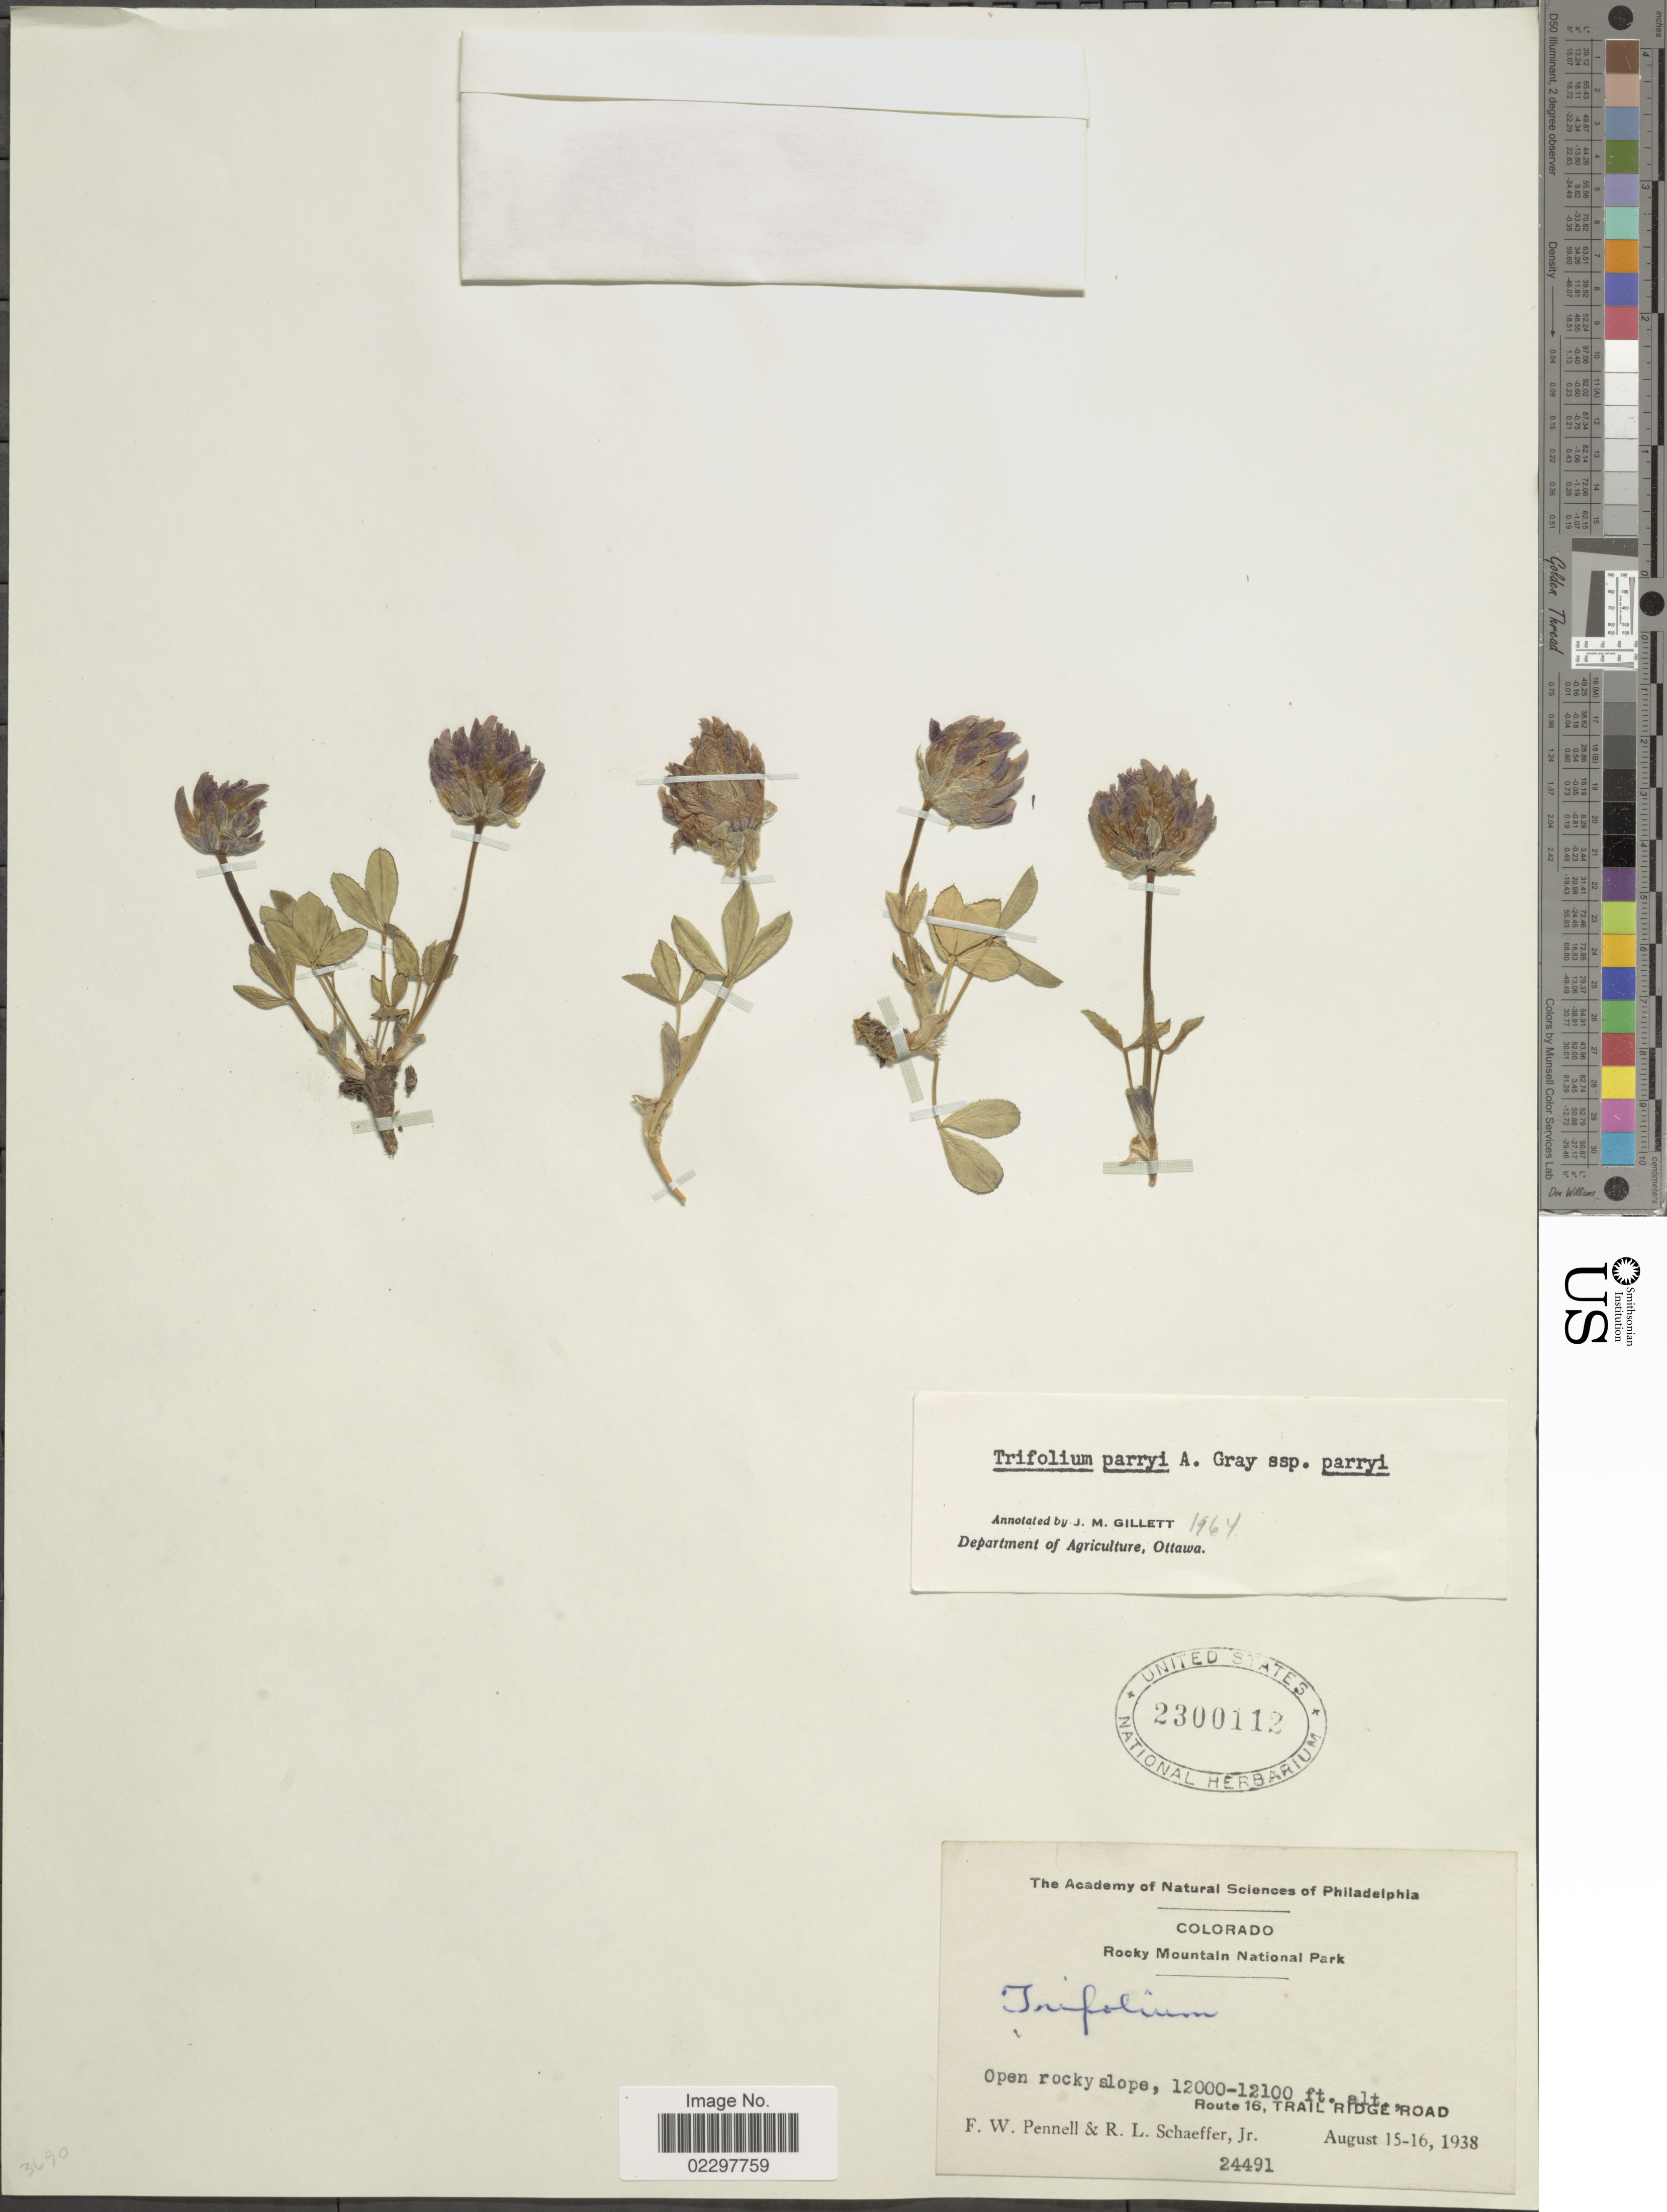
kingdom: Plantae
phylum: Tracheophyta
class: Magnoliopsida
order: Fabales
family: Fabaceae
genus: Trifolium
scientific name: Trifolium parryi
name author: A. Gray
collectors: F. W. Pennell & R. L. Schaeffer Jr.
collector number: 24491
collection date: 1938-08-15/1938-08-16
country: United States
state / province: Colorado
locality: Rocky Mountain National Park, Open rocky, Route 16, Trail Ridge Road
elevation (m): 3658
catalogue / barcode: US 2300112